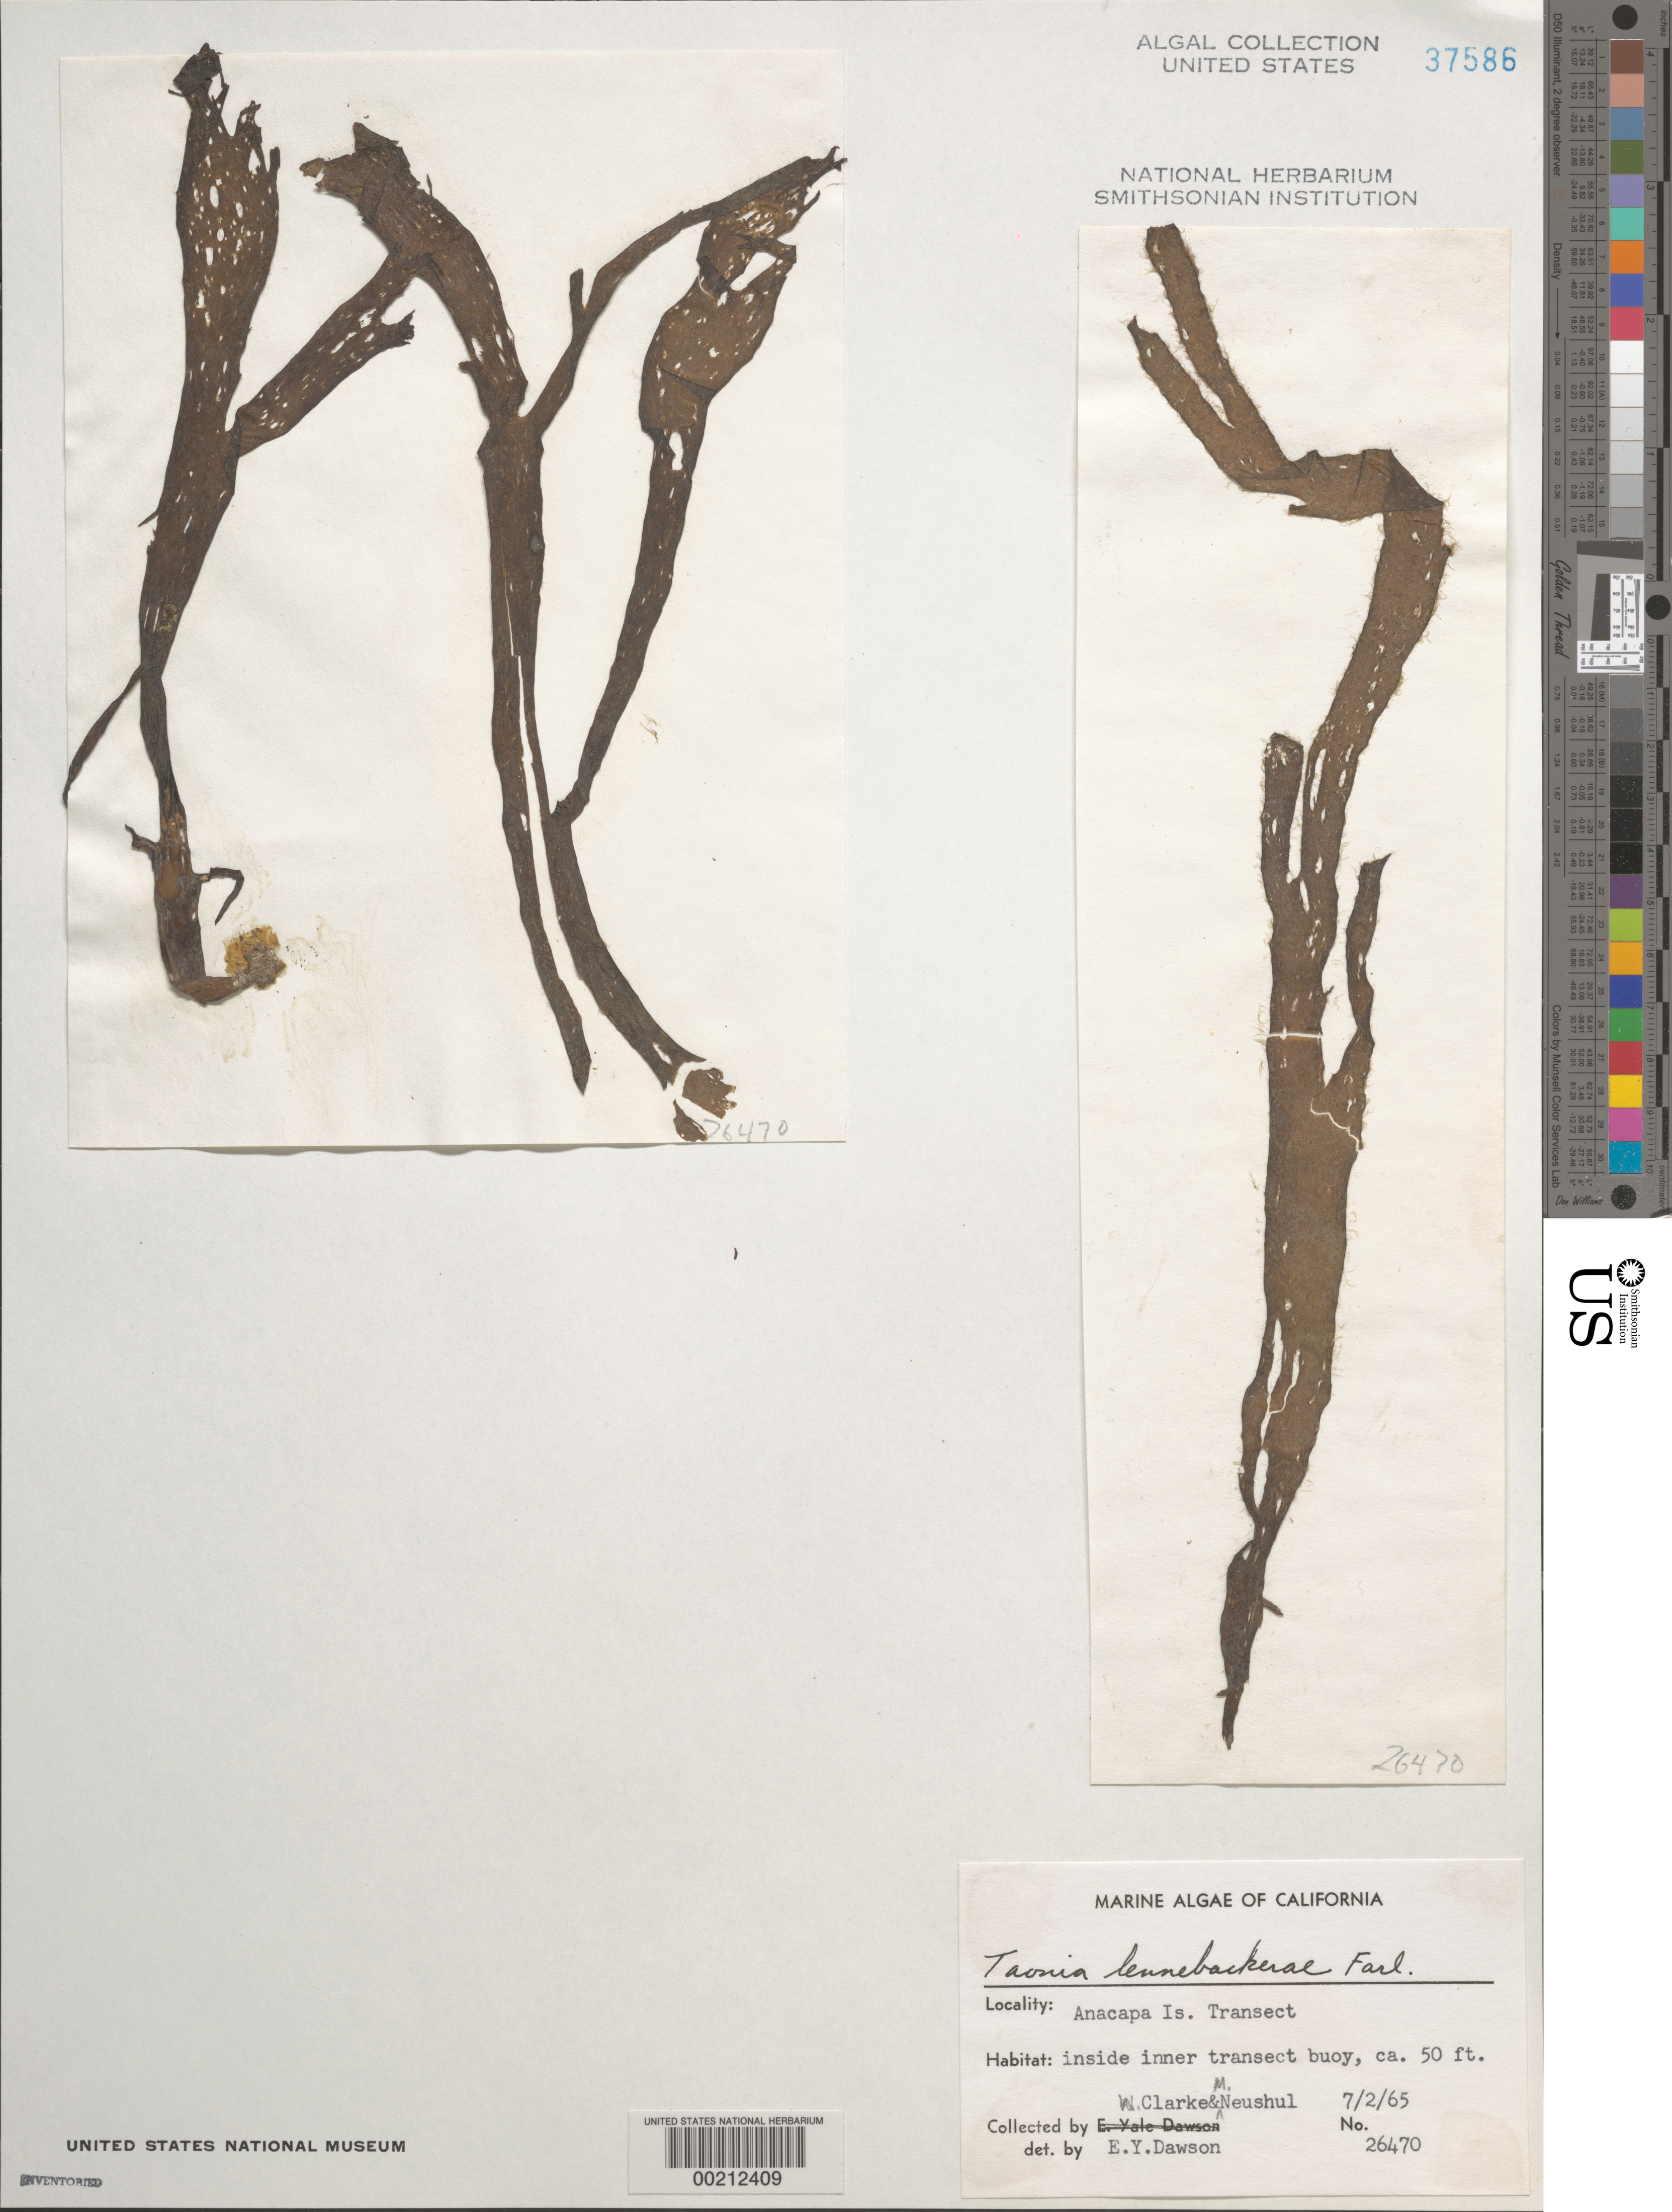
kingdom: Chromista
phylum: Ochrophyta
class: Phaeophyceae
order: Dictyotales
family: Dictyotaceae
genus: Taonia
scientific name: Taonia lennebackerae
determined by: Dawson, E. Y.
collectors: W. Clarke & M. Neushul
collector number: EYD 26470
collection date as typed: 02 Jul 1965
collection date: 1965-07-02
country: United States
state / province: California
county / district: Ventura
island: Anacapa Island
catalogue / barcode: US 37586